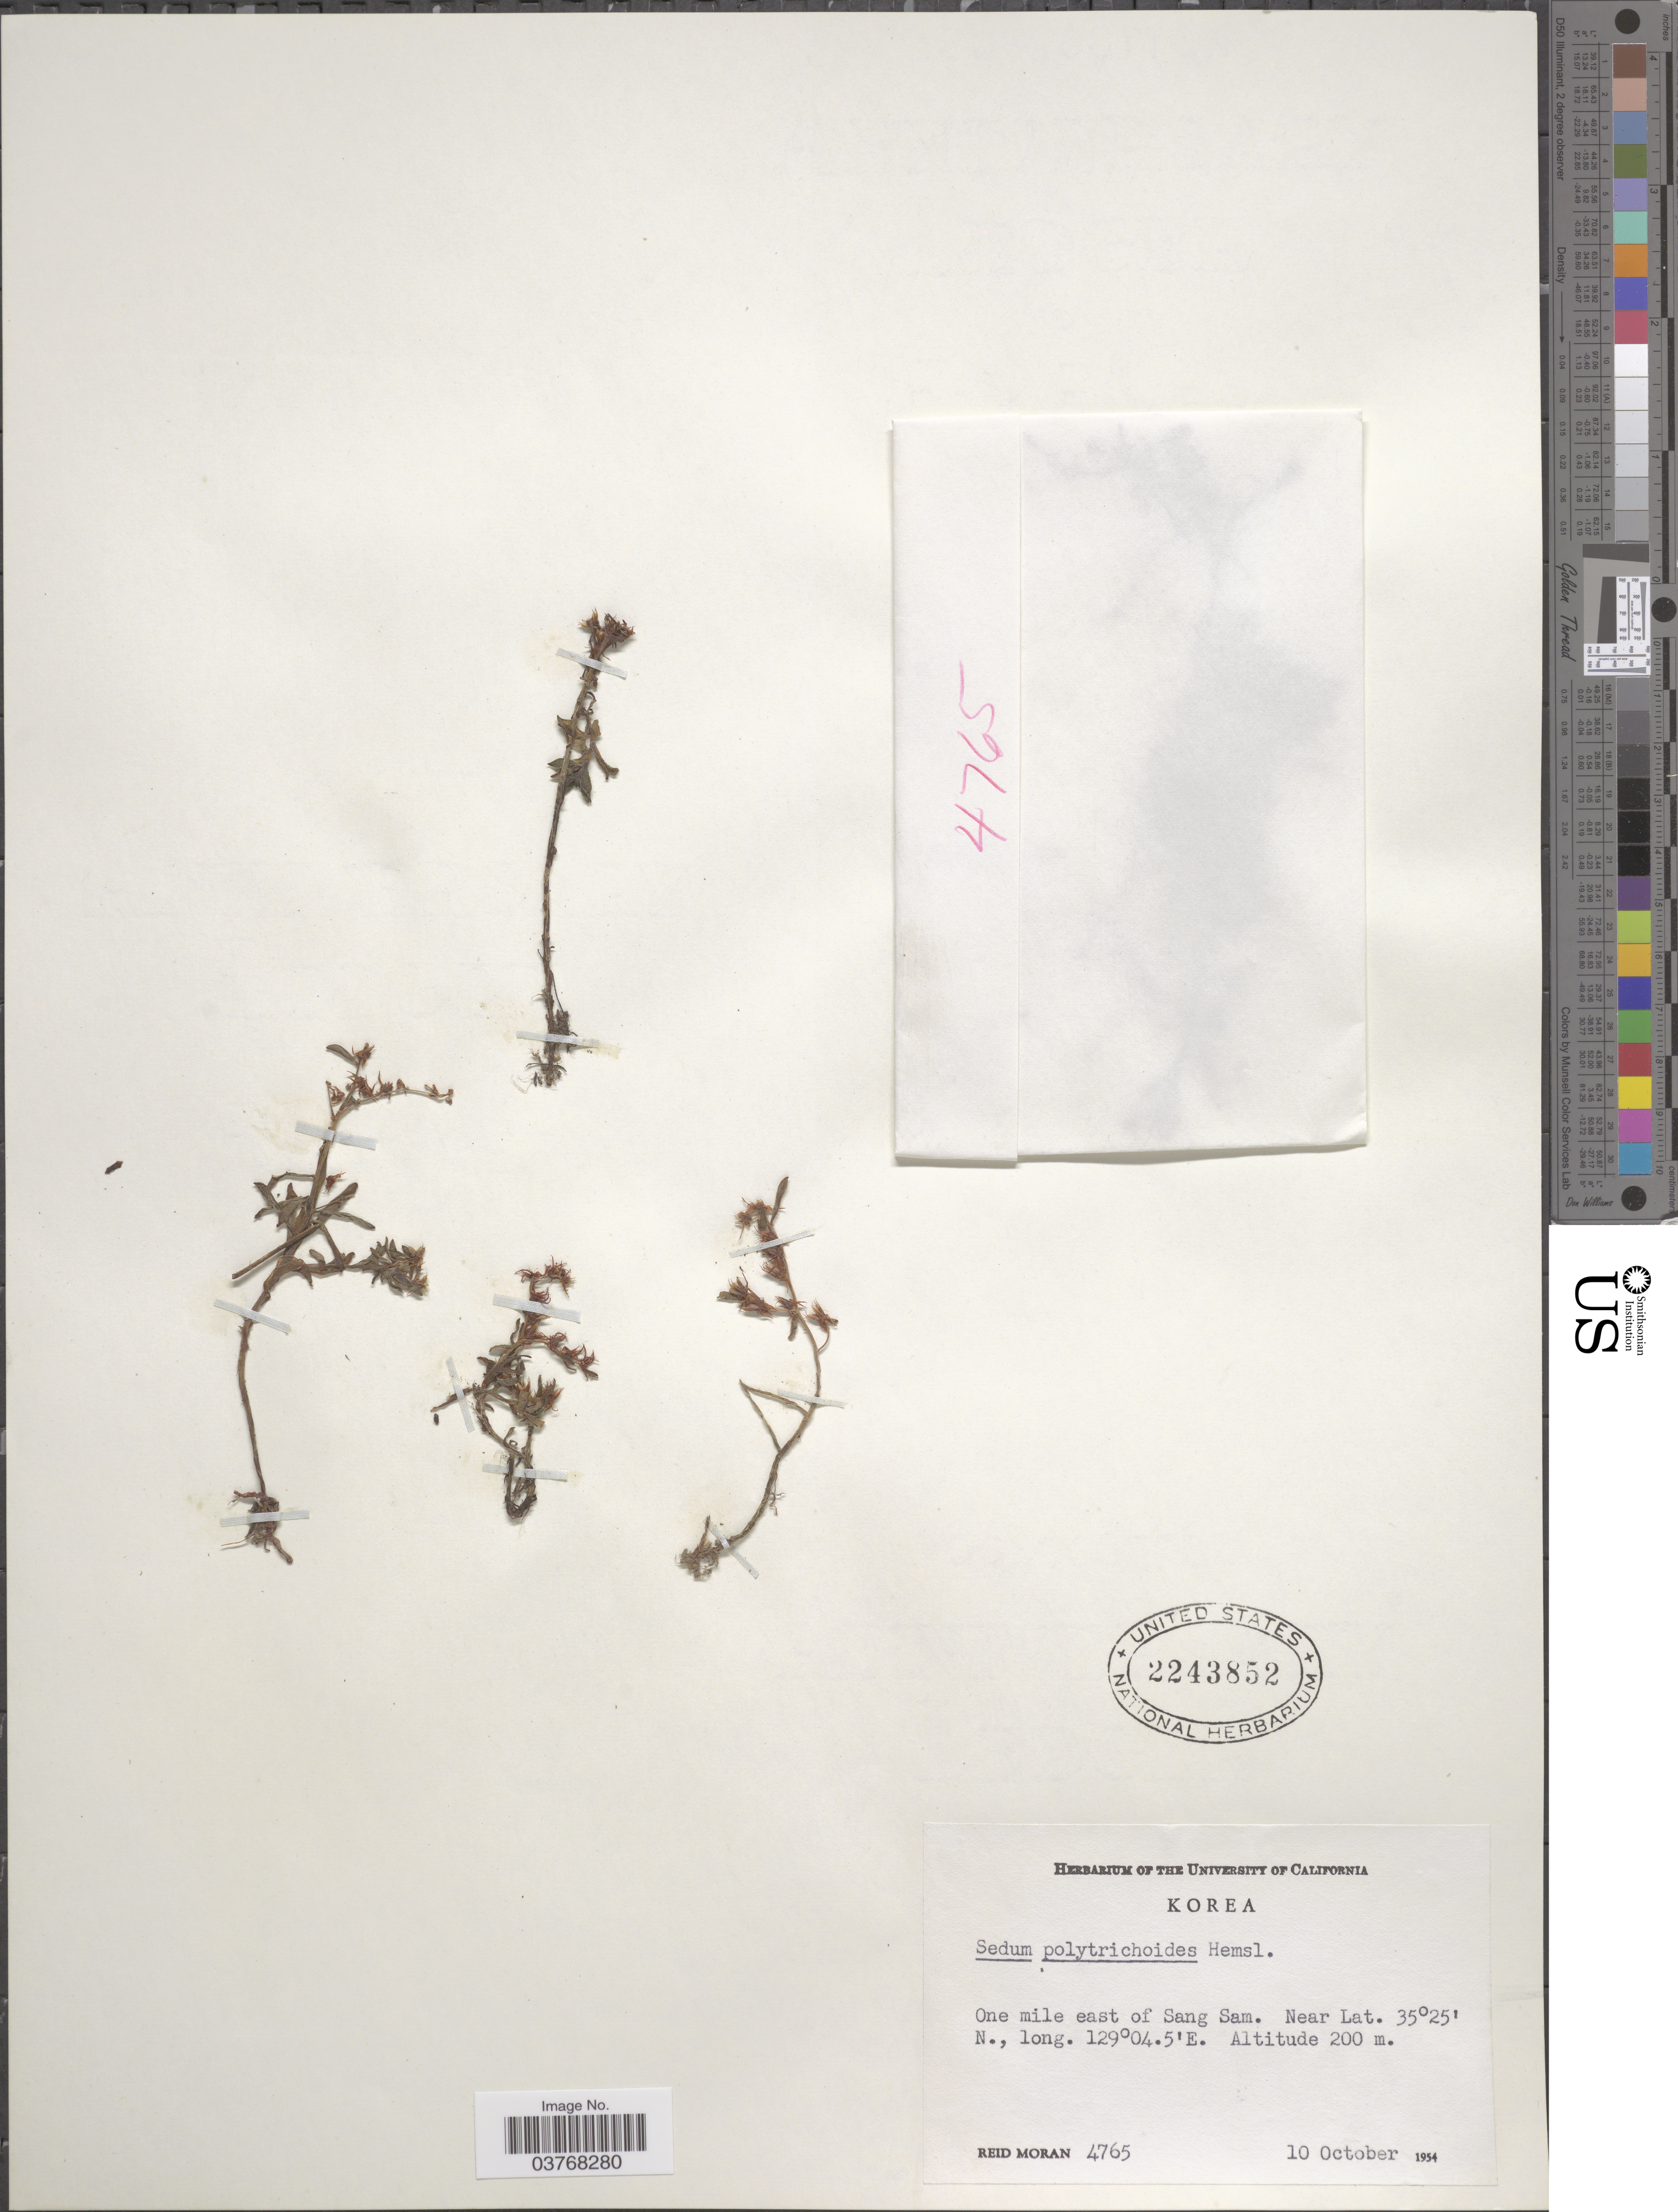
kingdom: Plantae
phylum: Tracheophyta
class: Magnoliopsida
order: Saxifragales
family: Crassulaceae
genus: Sedum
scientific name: Sedum polytrichoides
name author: Hemsl.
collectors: R. Moran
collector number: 4765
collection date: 1954-10-10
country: South Korea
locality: One mile east of Sang Sam.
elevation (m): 200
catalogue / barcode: US 2243852